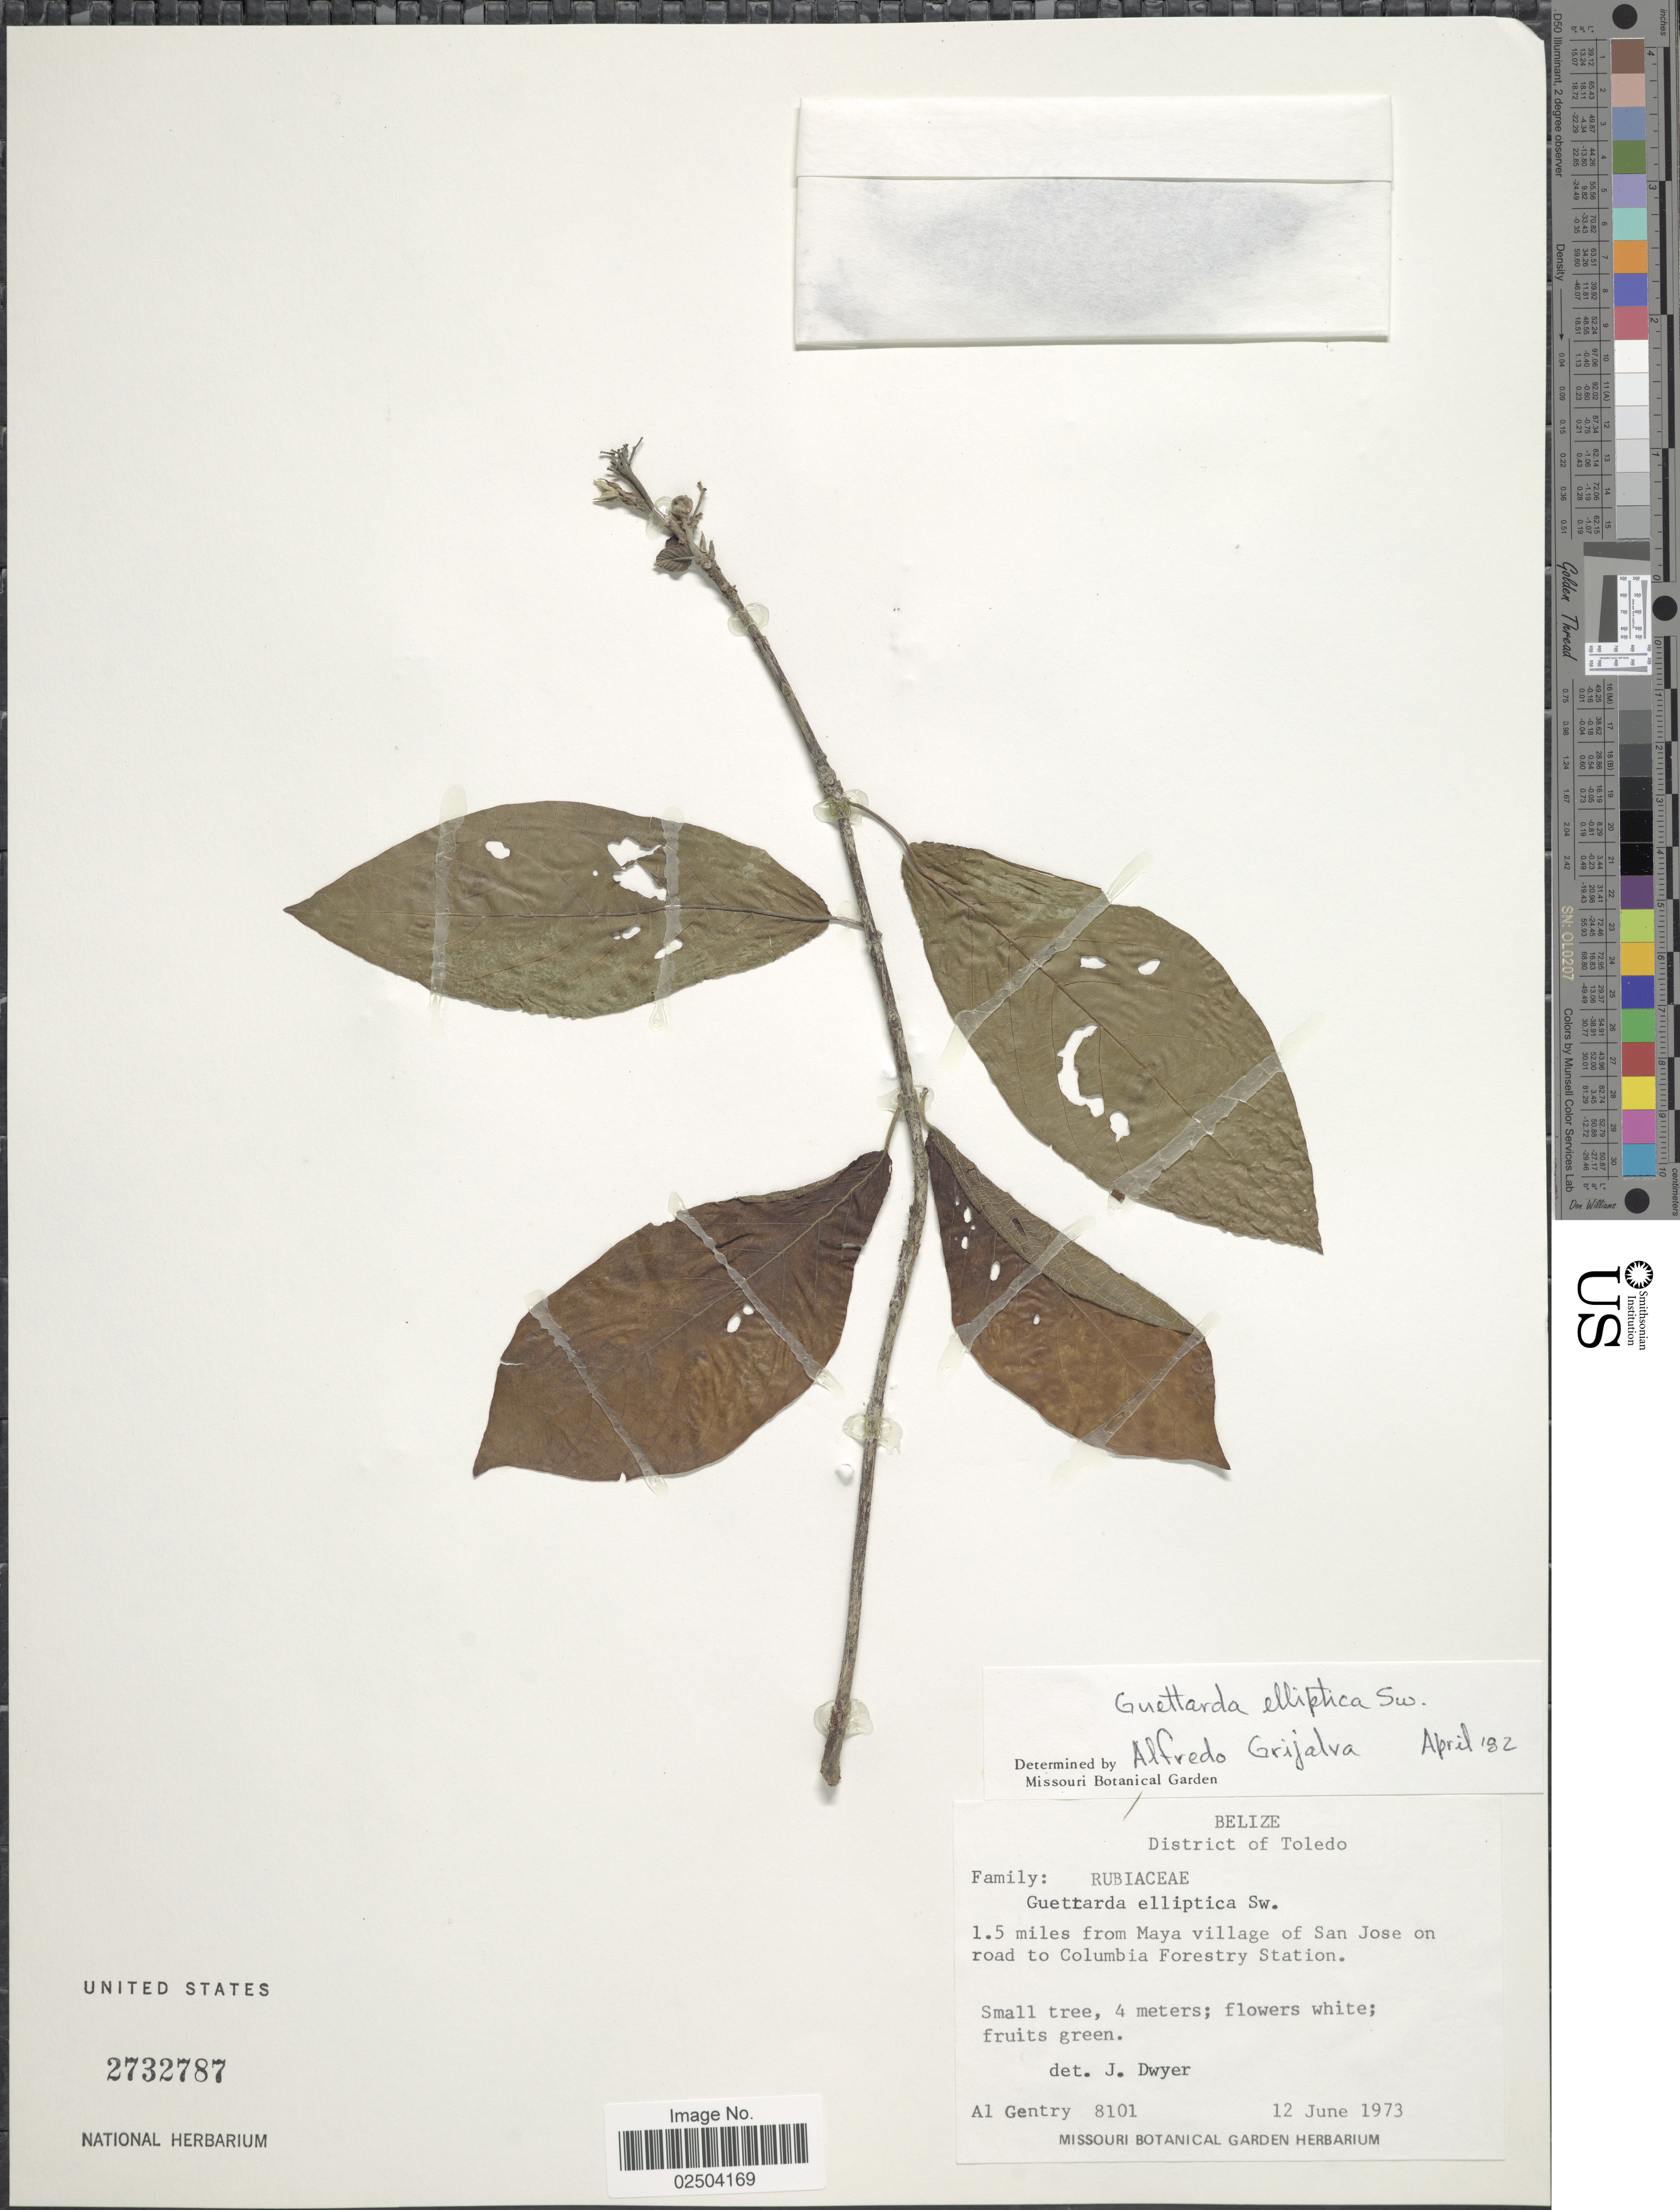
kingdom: Plantae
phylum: Tracheophyta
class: Magnoliopsida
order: Gentianales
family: Rubiaceae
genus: Guettarda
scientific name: Guettarda elliptica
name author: Sw.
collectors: A. H. Gentry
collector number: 8101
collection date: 1973-06-12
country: Belize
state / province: Toledo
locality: District of Toledo. 1.5 miles from Maya village to San Jose on road to Colombia Forestry Station.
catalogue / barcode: US 2732787